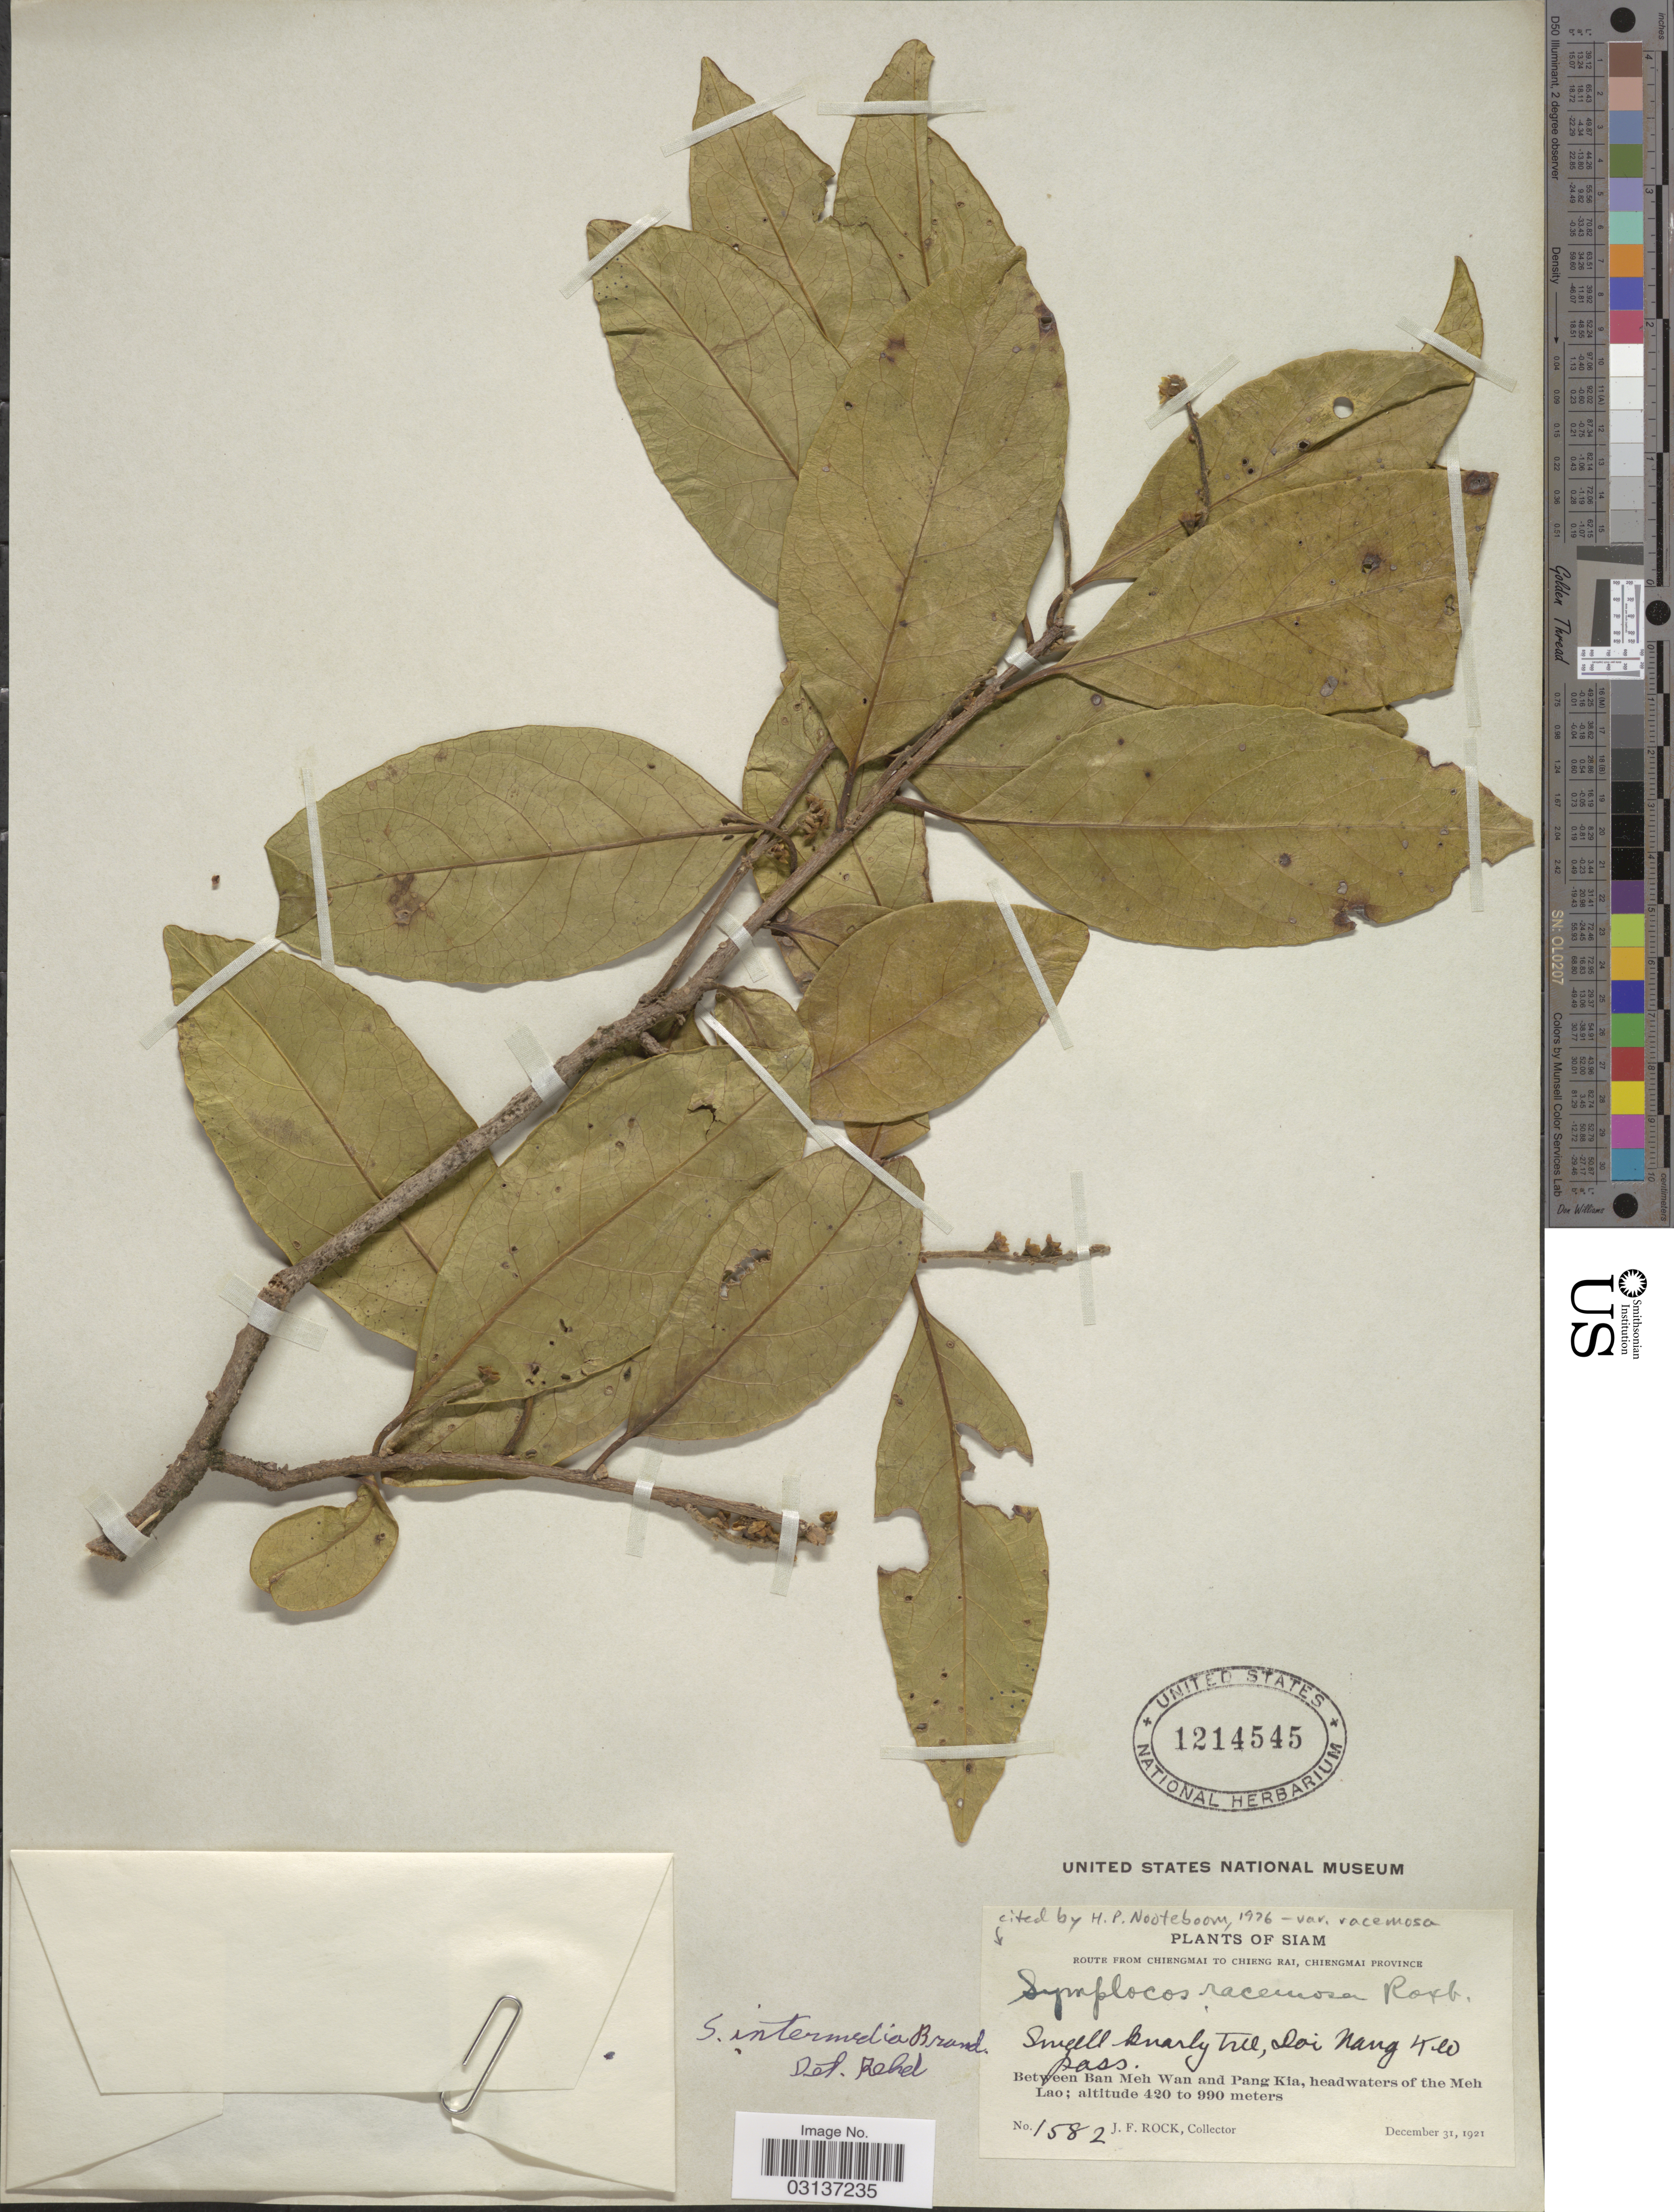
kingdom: Plantae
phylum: Tracheophyta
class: Magnoliopsida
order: Ericales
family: Symplocaceae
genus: Symplocos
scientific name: Symplocos racemosa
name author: Roxb.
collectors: J. Rock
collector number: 1582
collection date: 1921-12-31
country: Thailand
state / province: Chiang Mai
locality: Siam. Route from Chiengmai to Chieng Rai, Chiengmai Province. Between Ban Meh Wan and Pang Kia, headwaters of the Meh Lao.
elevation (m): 420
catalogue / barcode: US 1214545